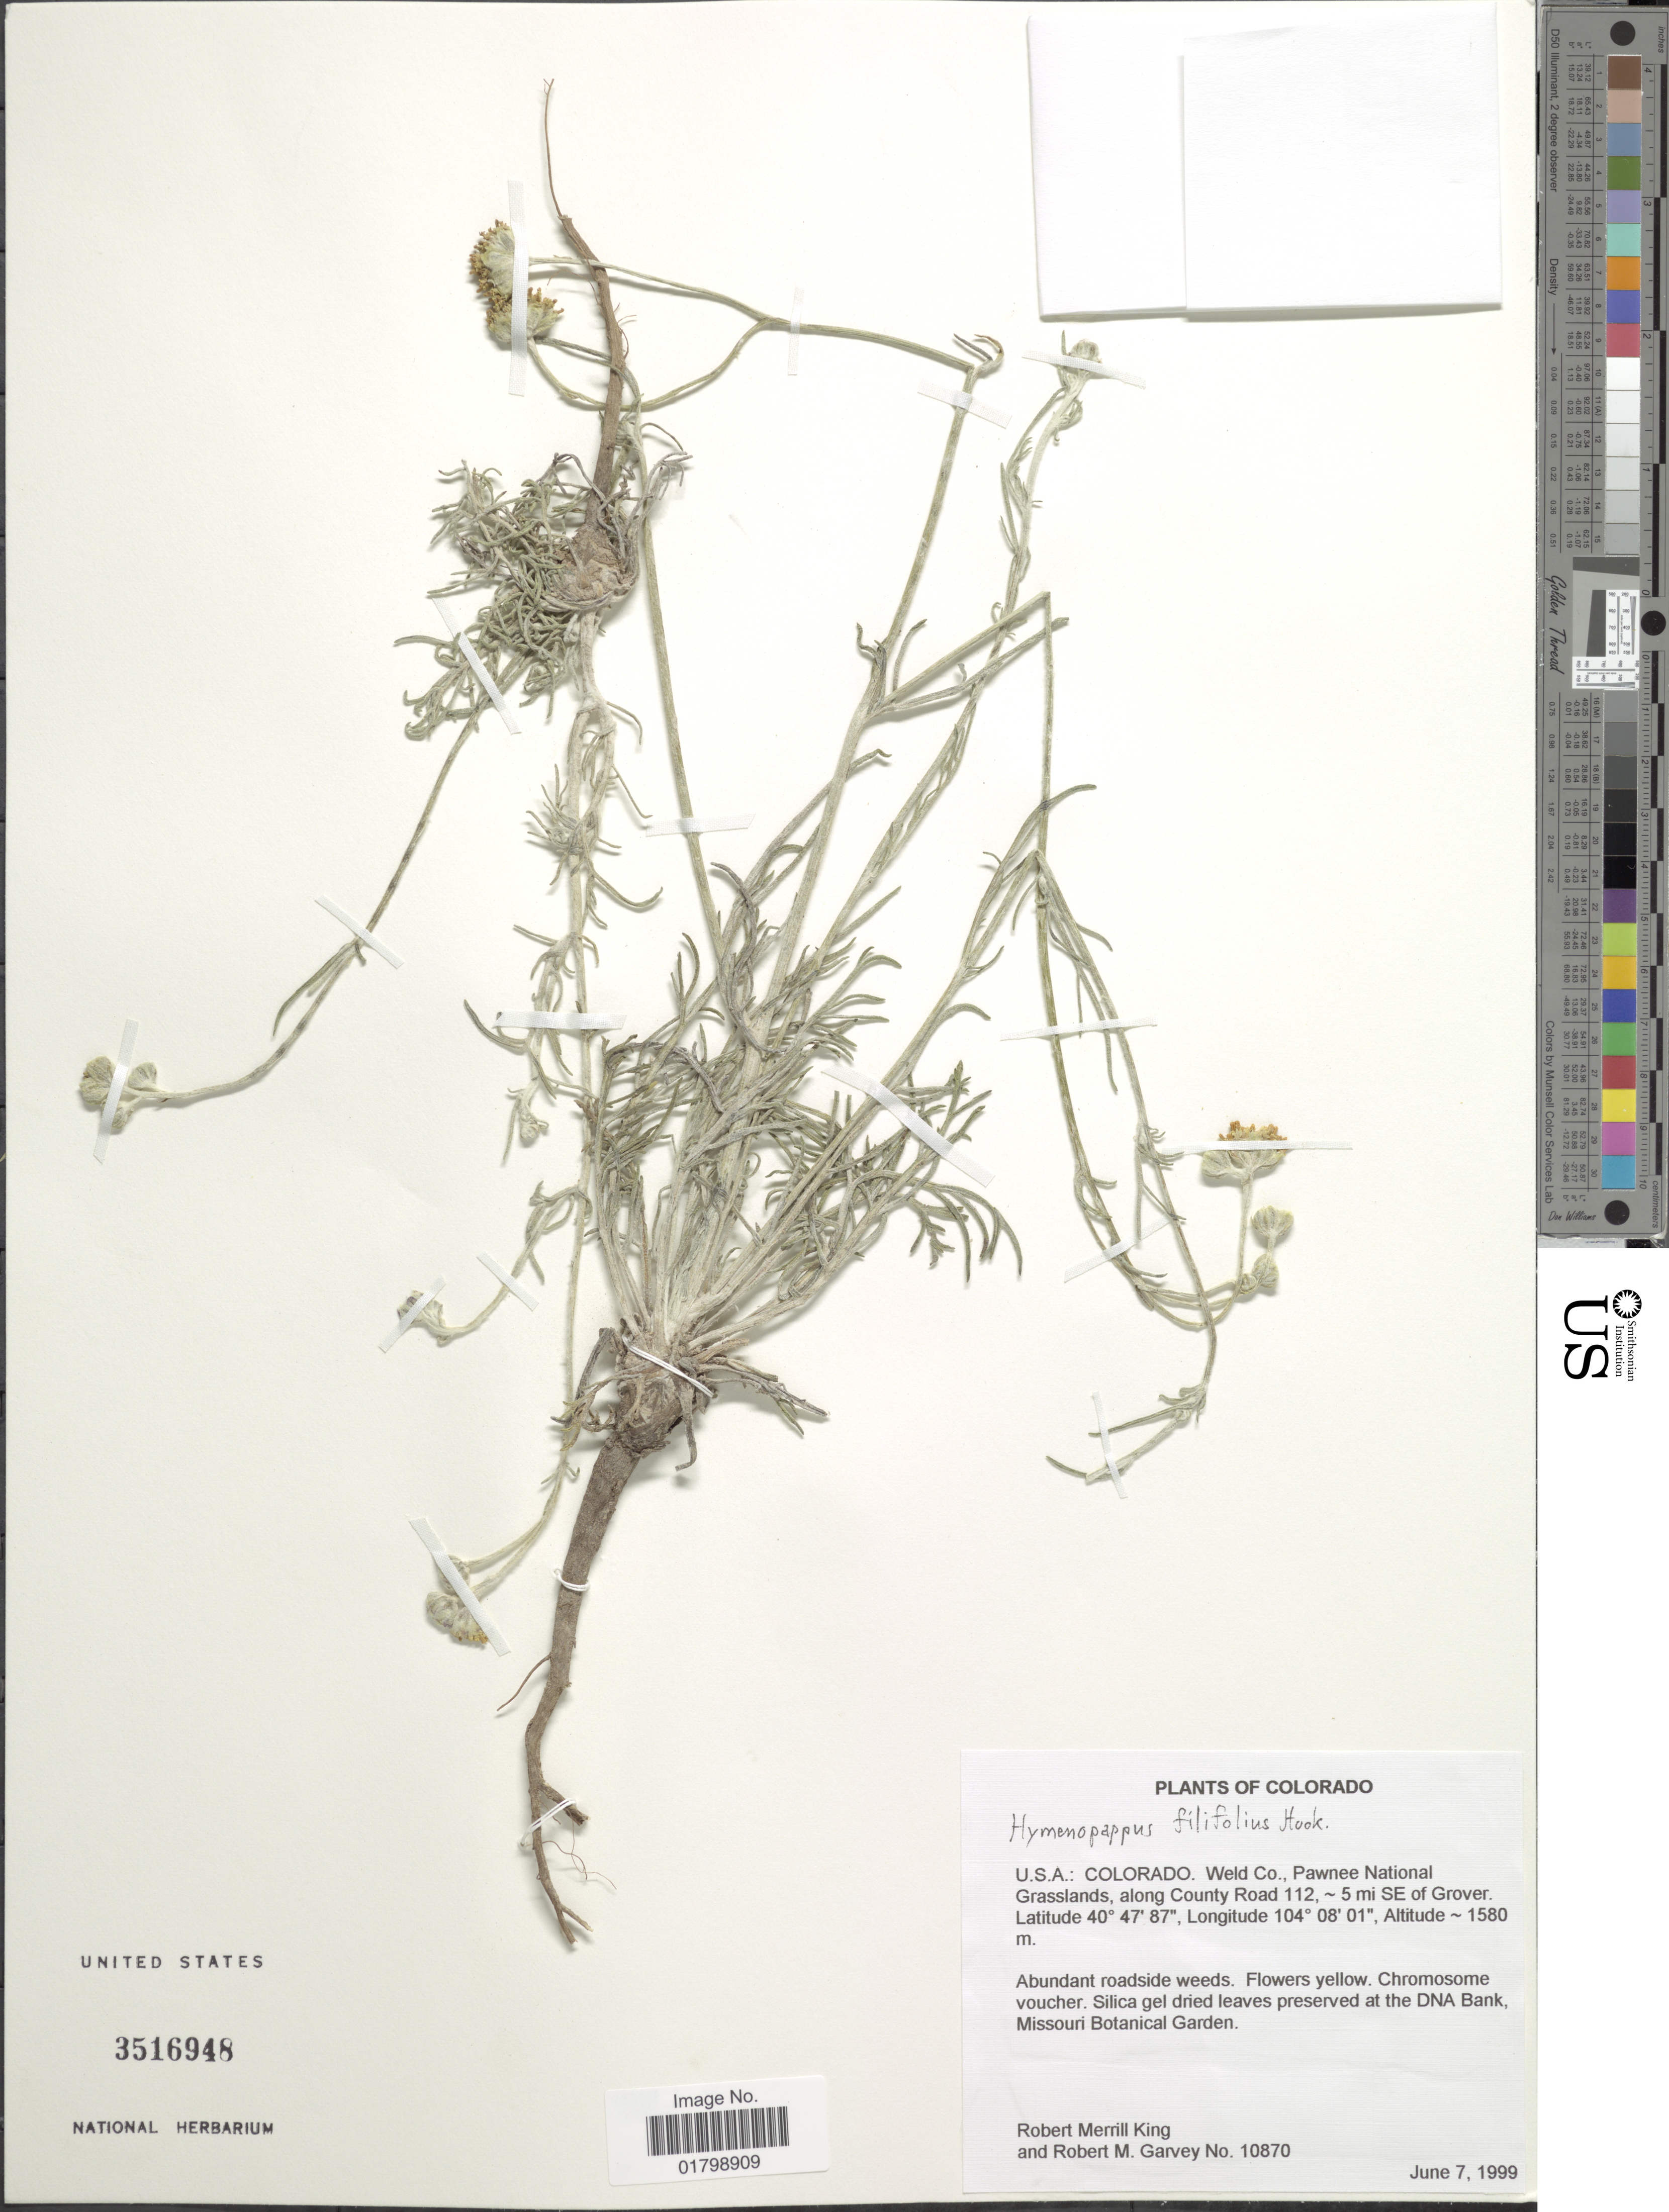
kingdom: Plantae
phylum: Tracheophyta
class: Magnoliopsida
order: Asterales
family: Asteraceae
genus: Hymenopappus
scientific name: Hymenopappus filifolius var. polycephalus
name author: (Osterh.) B.L. Turner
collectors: R. M. King & R. Garvey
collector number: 10870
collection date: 1999-06-07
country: United States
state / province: Colorado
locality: Weld Co., Pawnee National Grasslands, along County Road 112, - 5 mi SE of Grover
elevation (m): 1580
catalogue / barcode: US 3516948